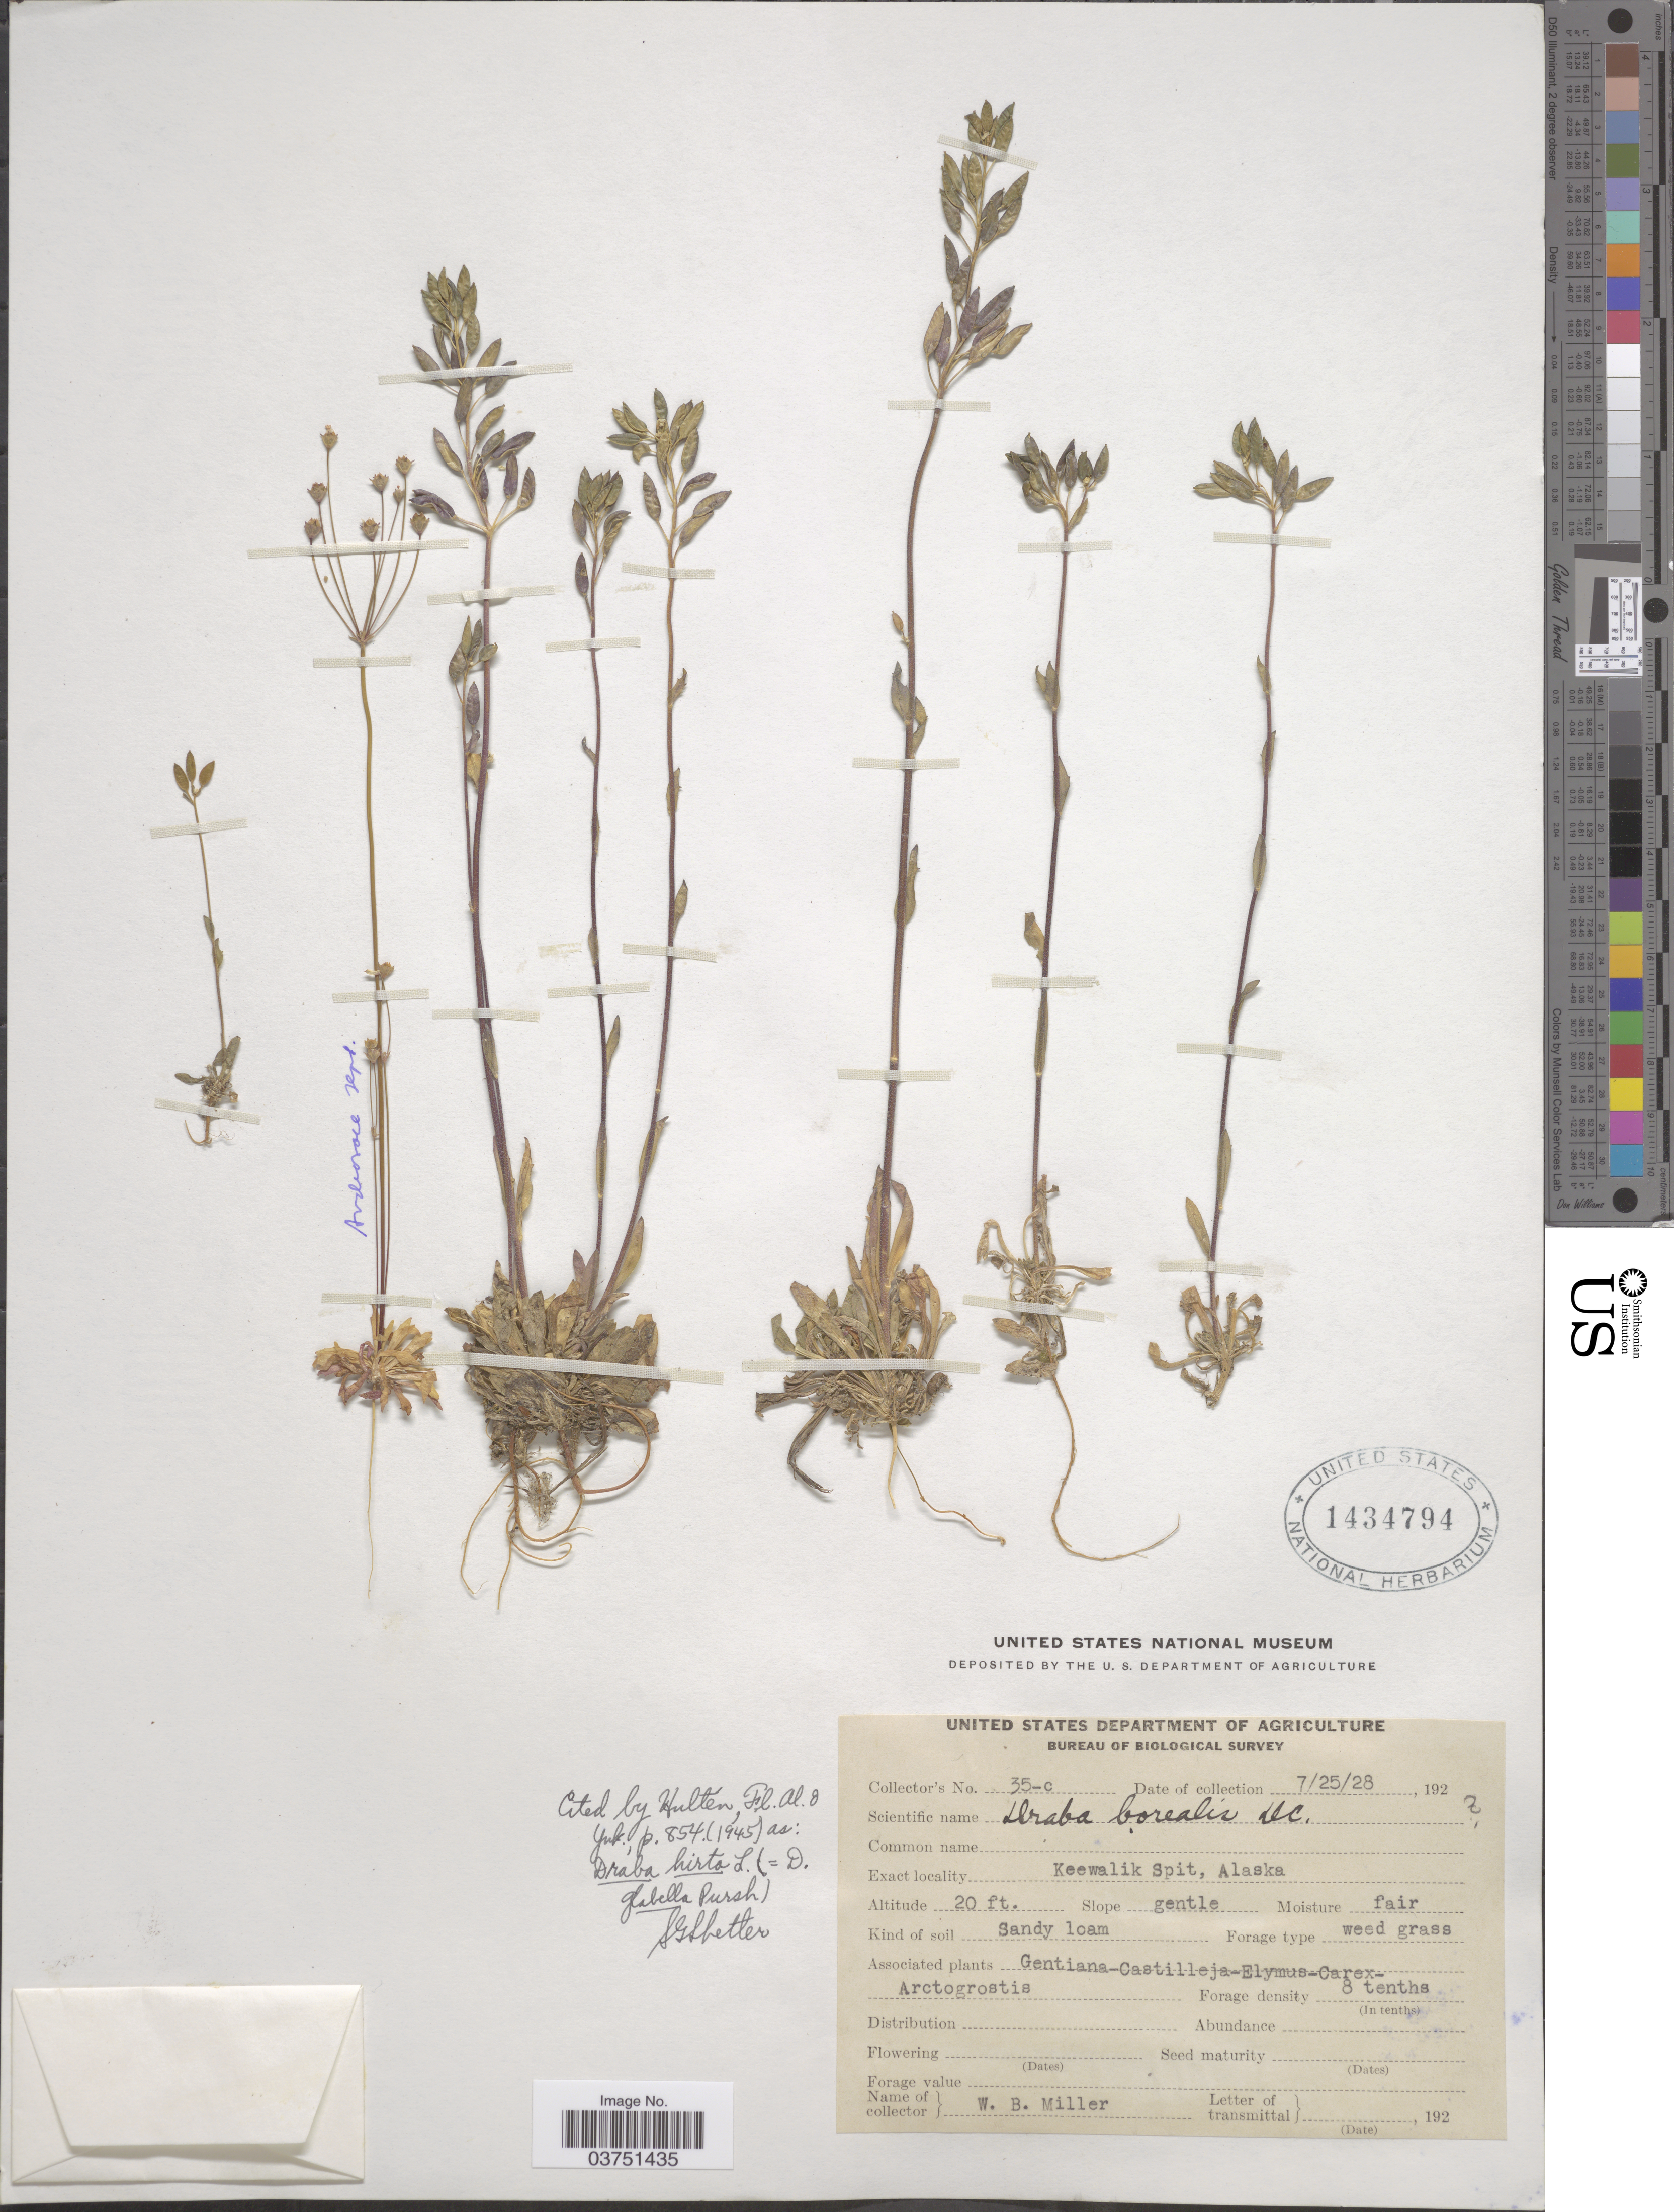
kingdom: Plantae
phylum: Tracheophyta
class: Magnoliopsida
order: Brassicales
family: Brassicaceae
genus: Draba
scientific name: Draba glabella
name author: Pursh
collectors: W. Miller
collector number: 35-c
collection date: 1928-07-25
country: United States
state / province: Alaska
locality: Keewalik Spit.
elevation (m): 6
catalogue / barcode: US 1434794